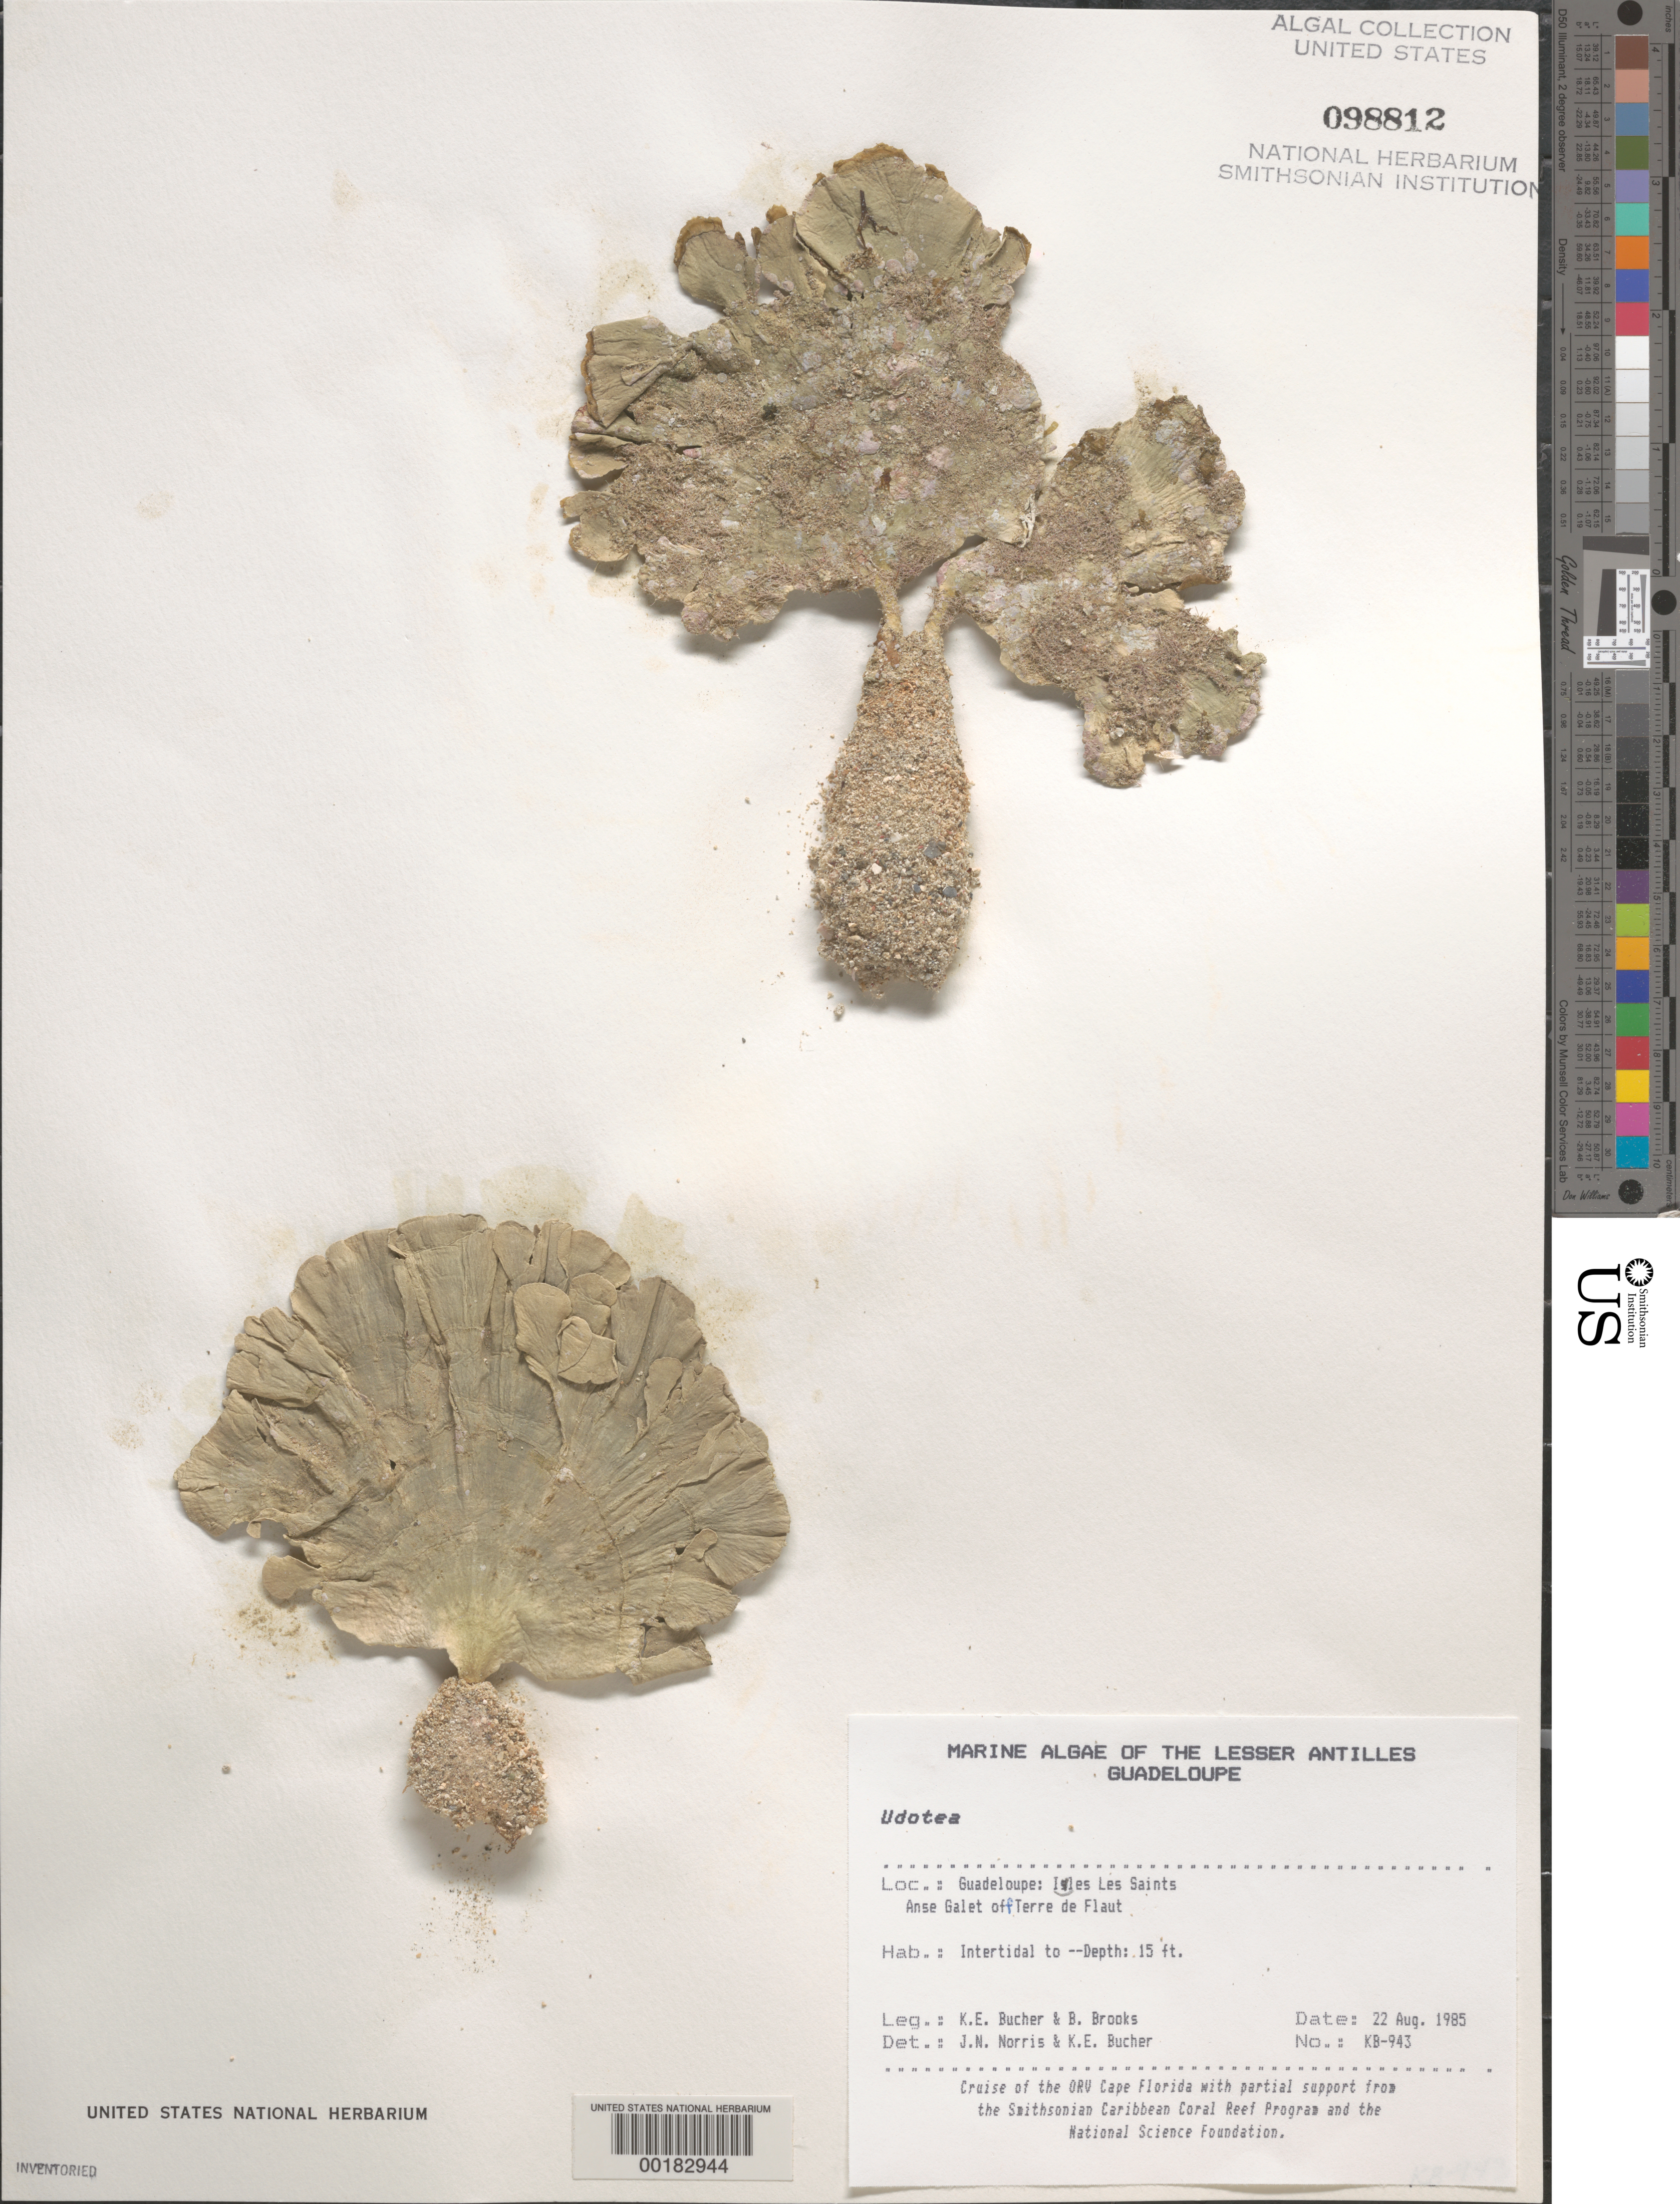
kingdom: Plantae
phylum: Chlorophyta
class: Ulvophyceae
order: Bryopsidales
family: Udoteaceae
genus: Udotea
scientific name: Udotea sp.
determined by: Norris, J. N.; Bucher, K. E.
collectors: K. E. Bucher & B. Brooks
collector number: Kb-943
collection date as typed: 22 Aug 1985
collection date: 1985-08-22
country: Guadeloupe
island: Iles des Saintes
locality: Anse Galet off Terre de Flaut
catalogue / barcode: US 98812